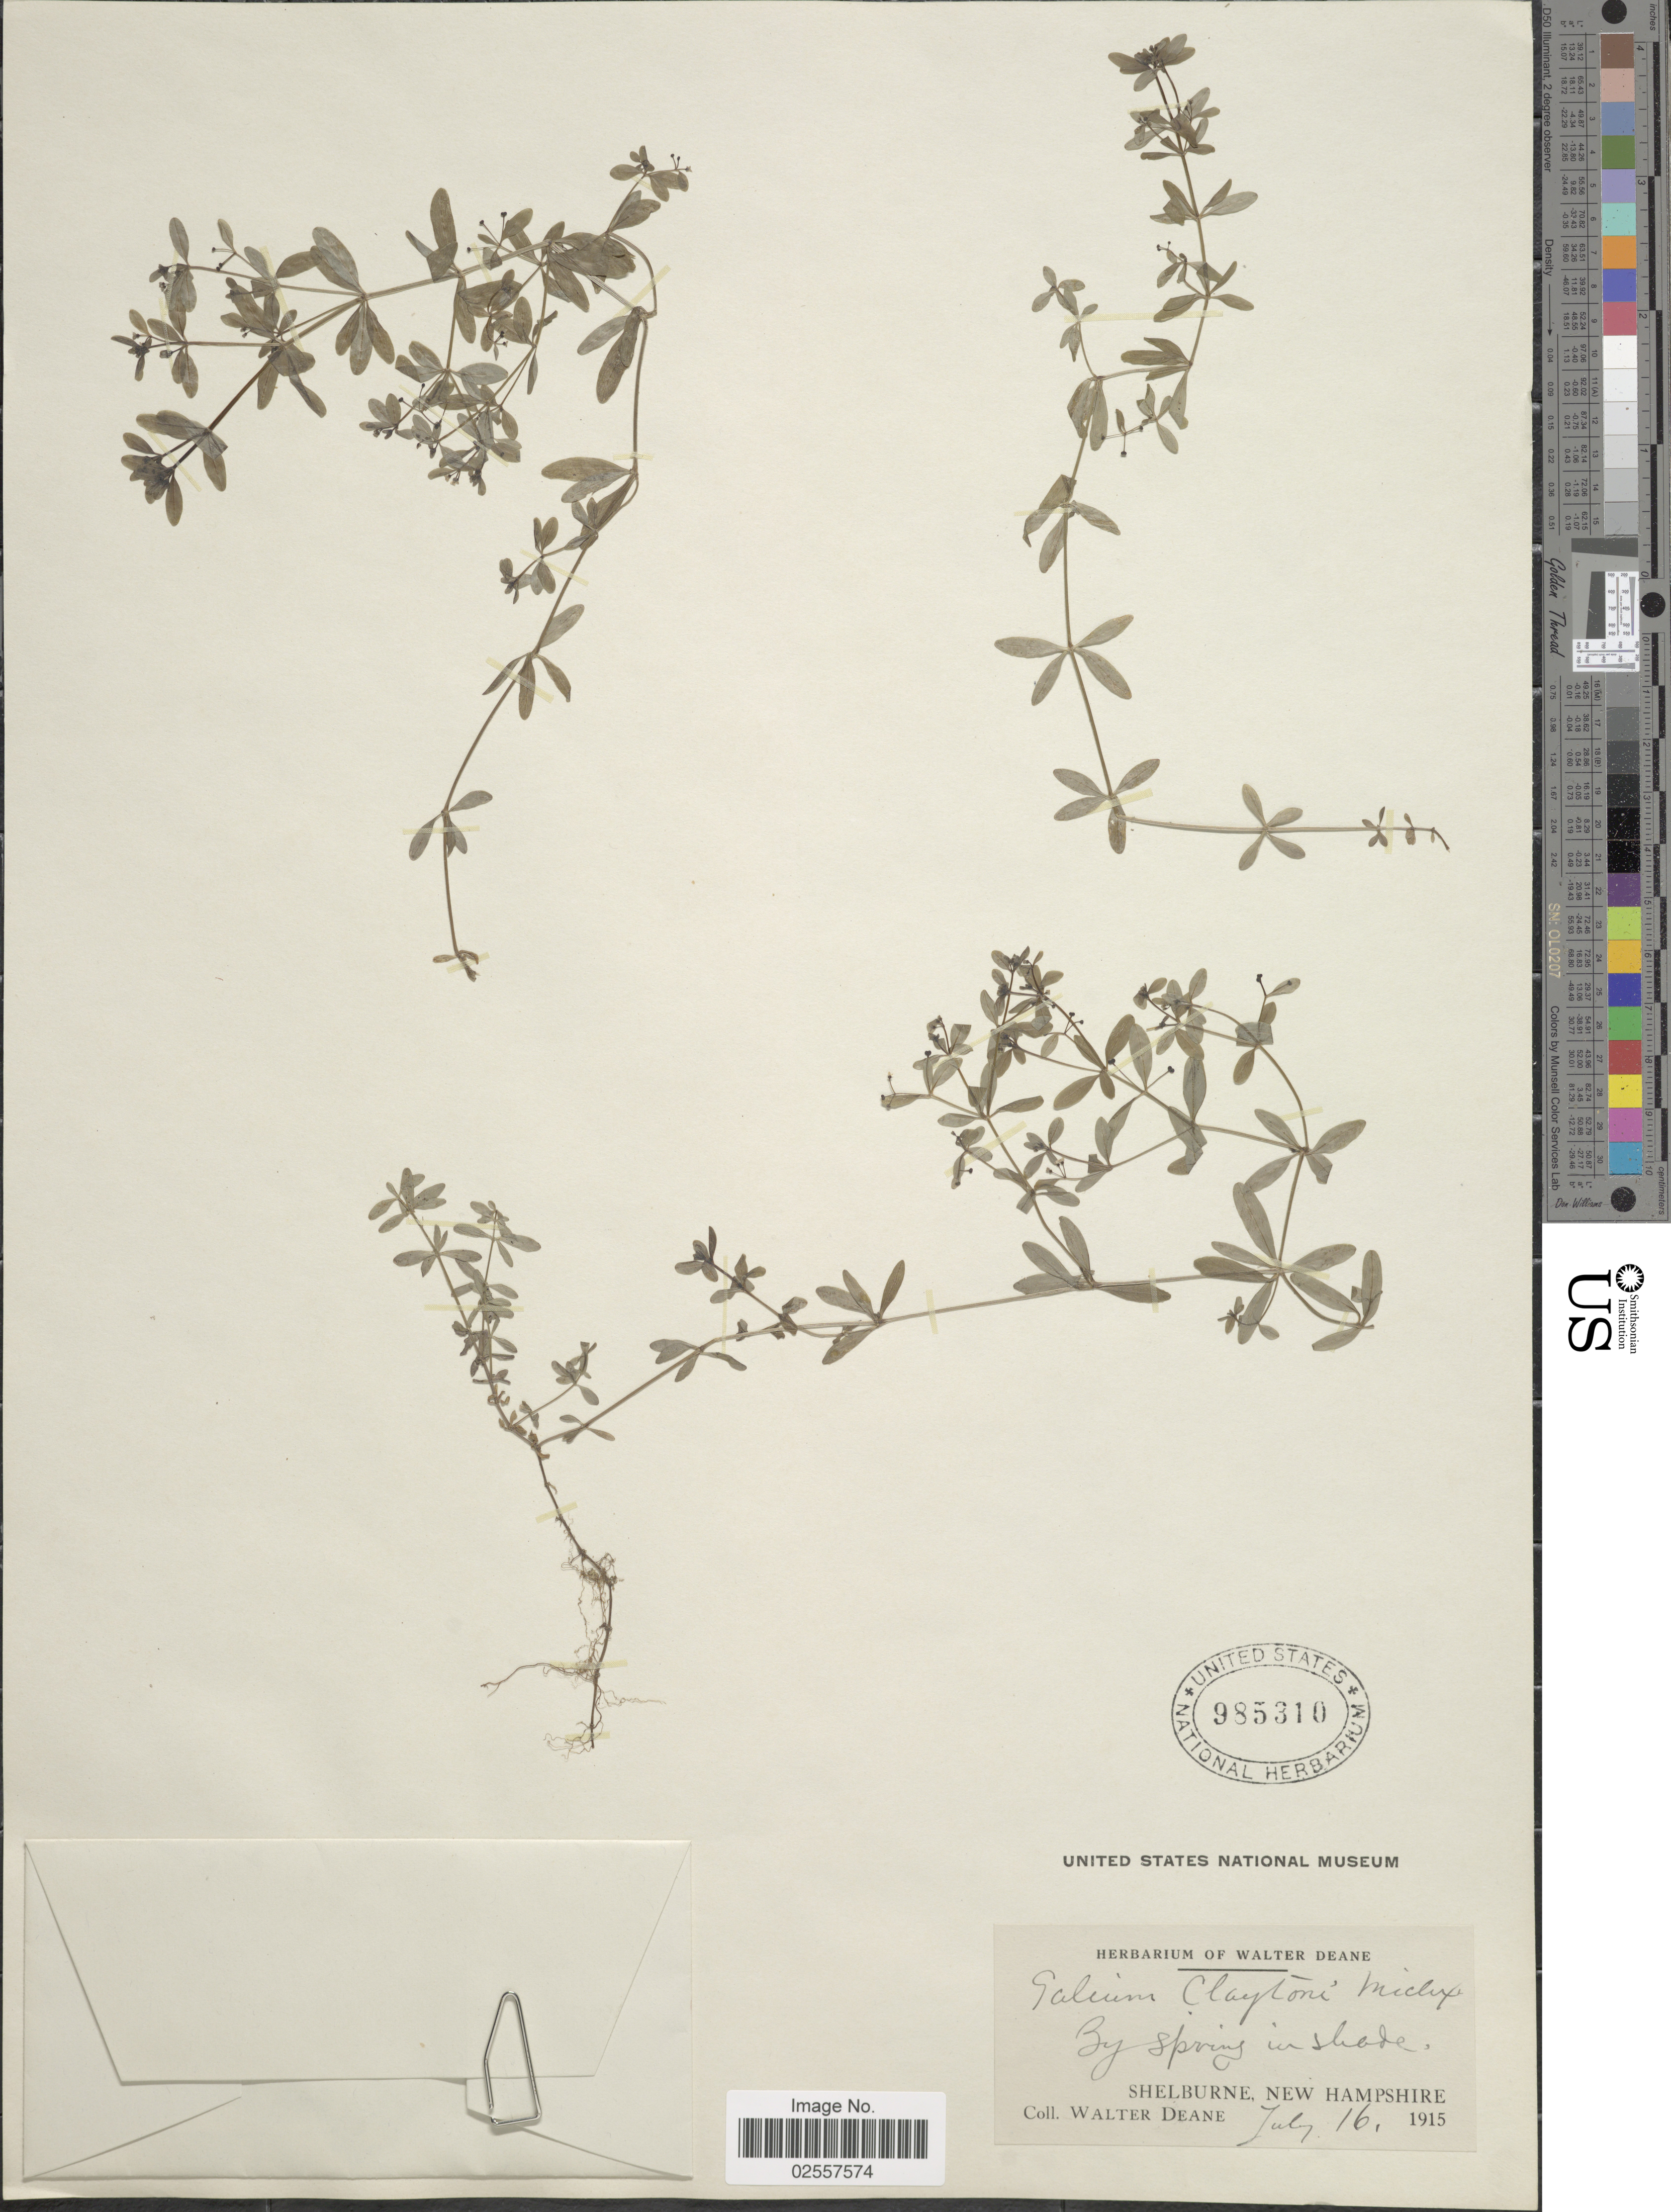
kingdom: Plantae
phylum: Tracheophyta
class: Magnoliopsida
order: Gentianales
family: Rubiaceae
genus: Galium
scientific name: Galium claytoni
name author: Michx.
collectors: W. Deane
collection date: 1915-07-16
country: United States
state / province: New Hampshire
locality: By spring in shade, Shelburne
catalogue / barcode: US 985310